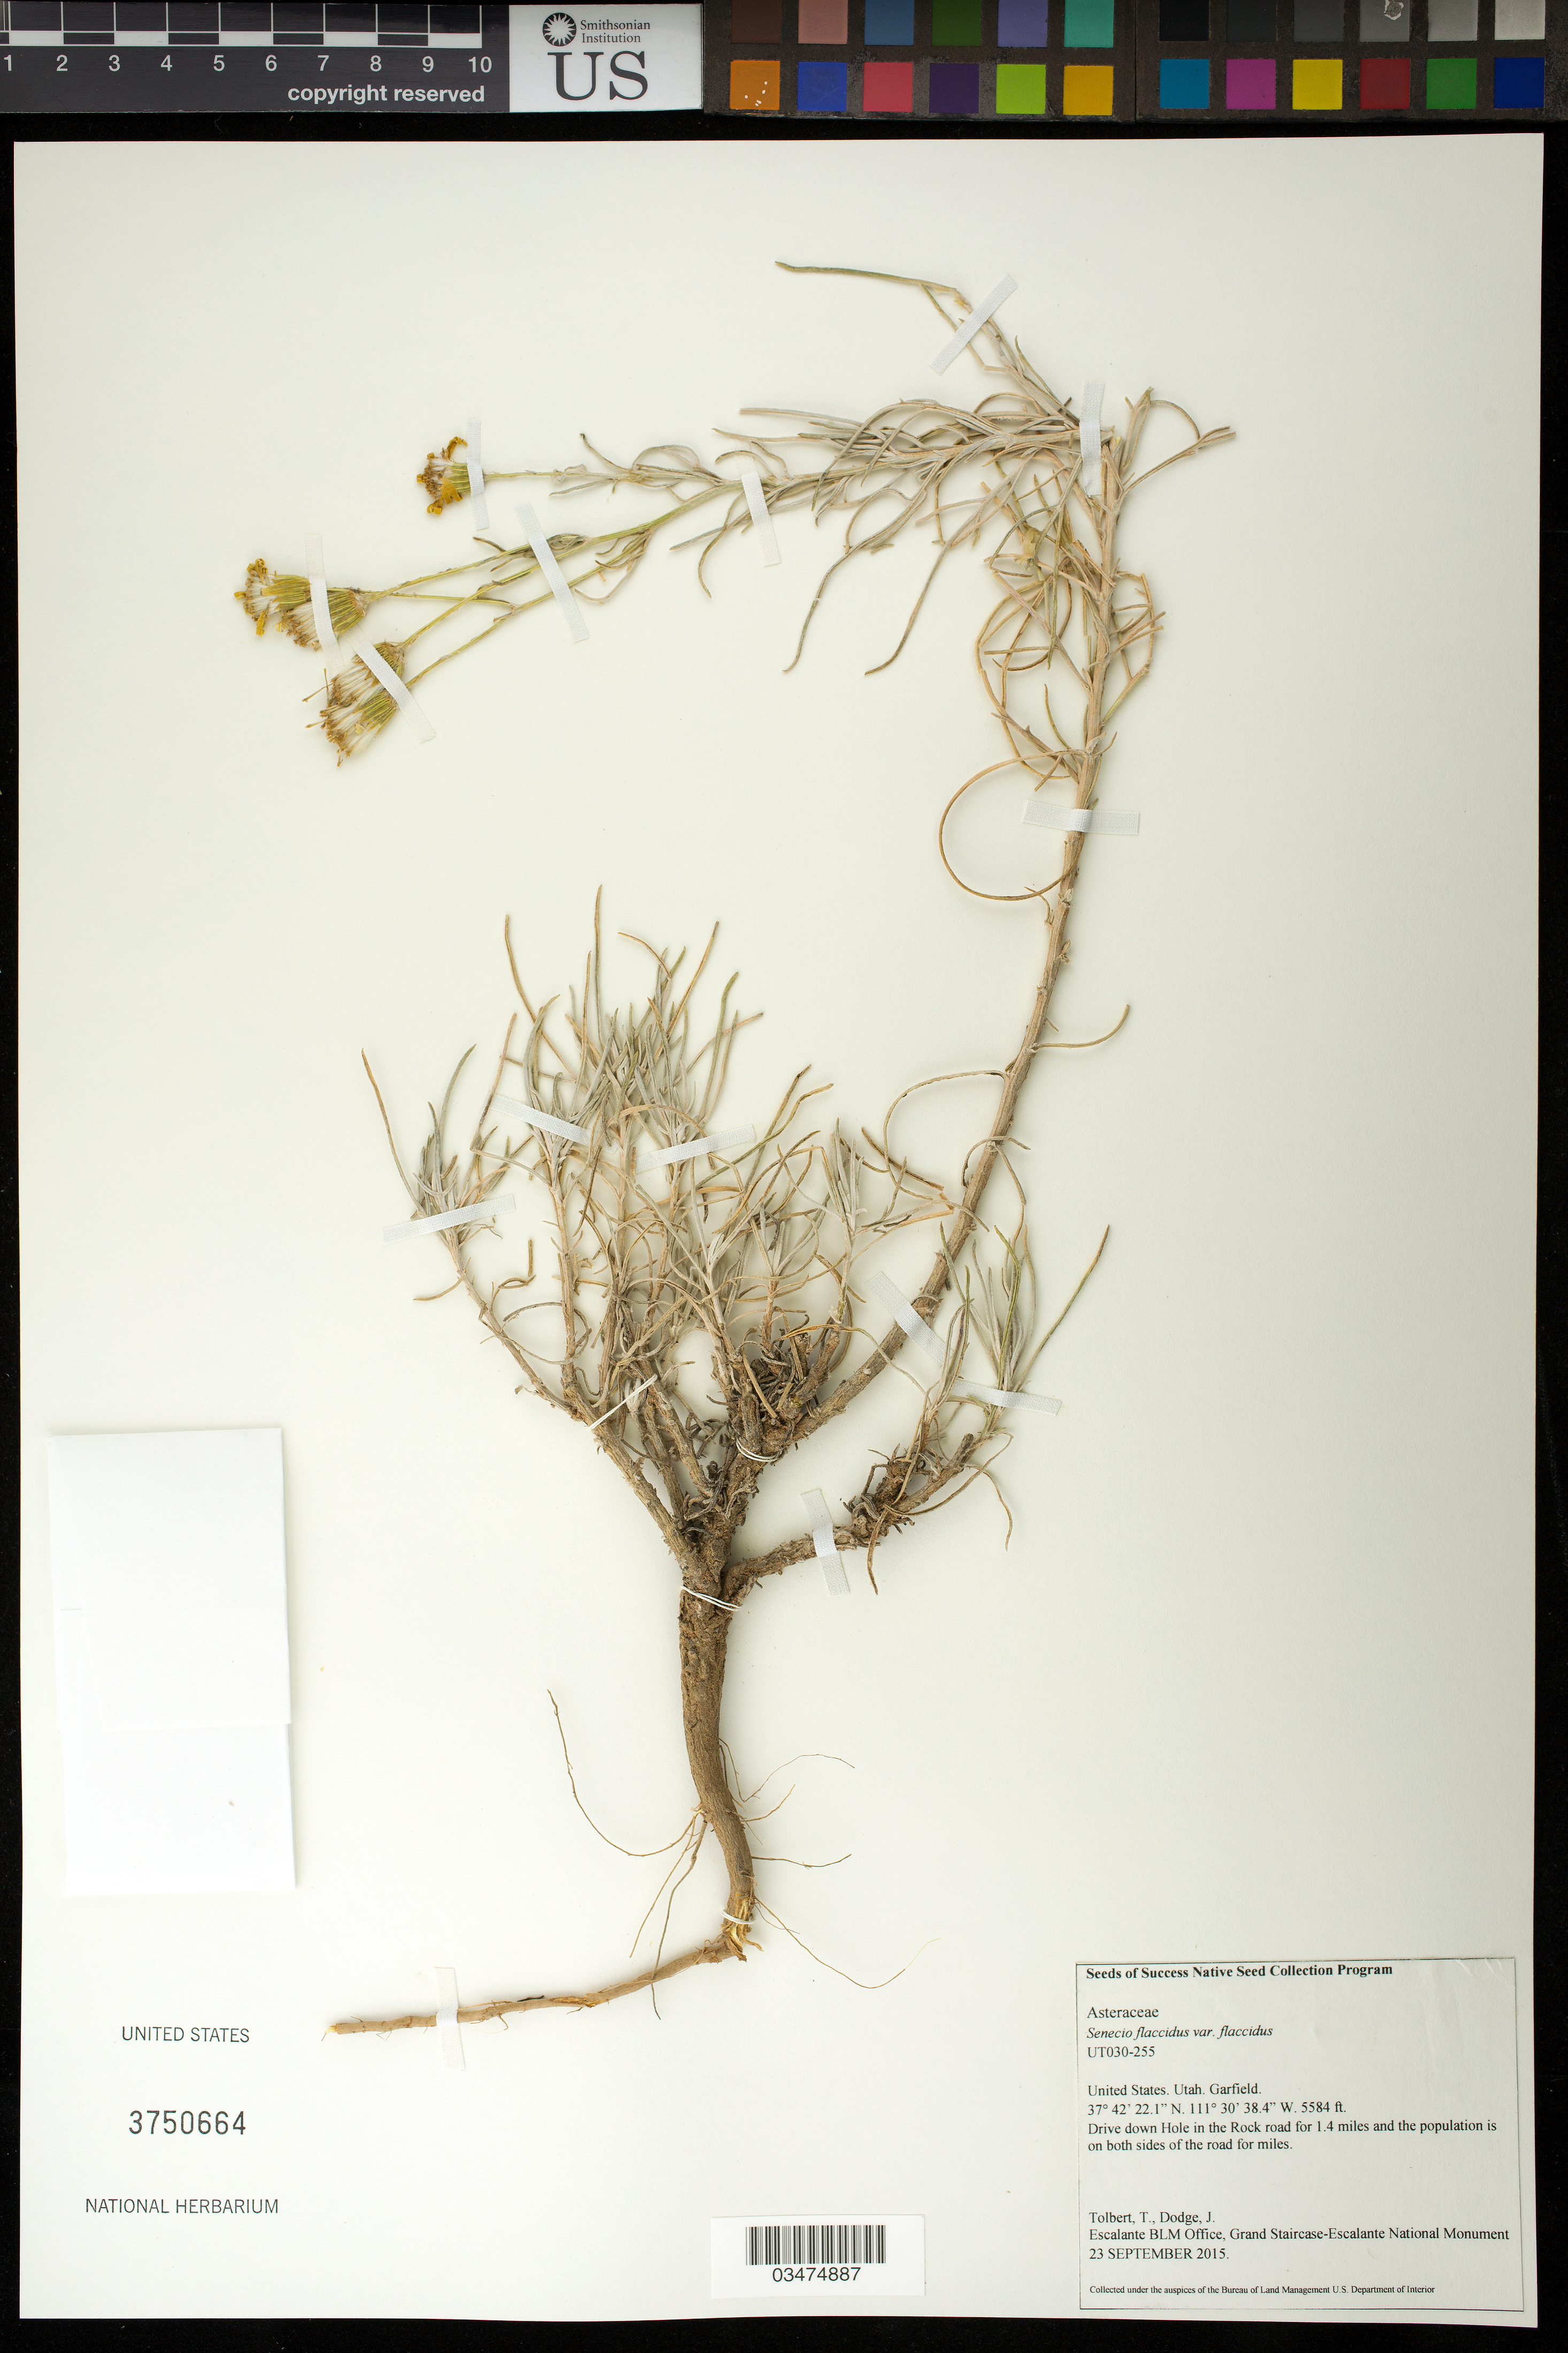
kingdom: Plantae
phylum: Tracheophyta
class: Magnoliopsida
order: Asterales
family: Asteraceae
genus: Senecio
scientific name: Senecio flaccidus var. flaccidus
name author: Less.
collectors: T. Tolbert & J. Dodge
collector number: UT030-255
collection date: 2015-09-23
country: United States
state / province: Utah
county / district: Garfield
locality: Drive down Hole in the Rock road for 1.4 mi.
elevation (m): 1702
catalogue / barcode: US 3750664